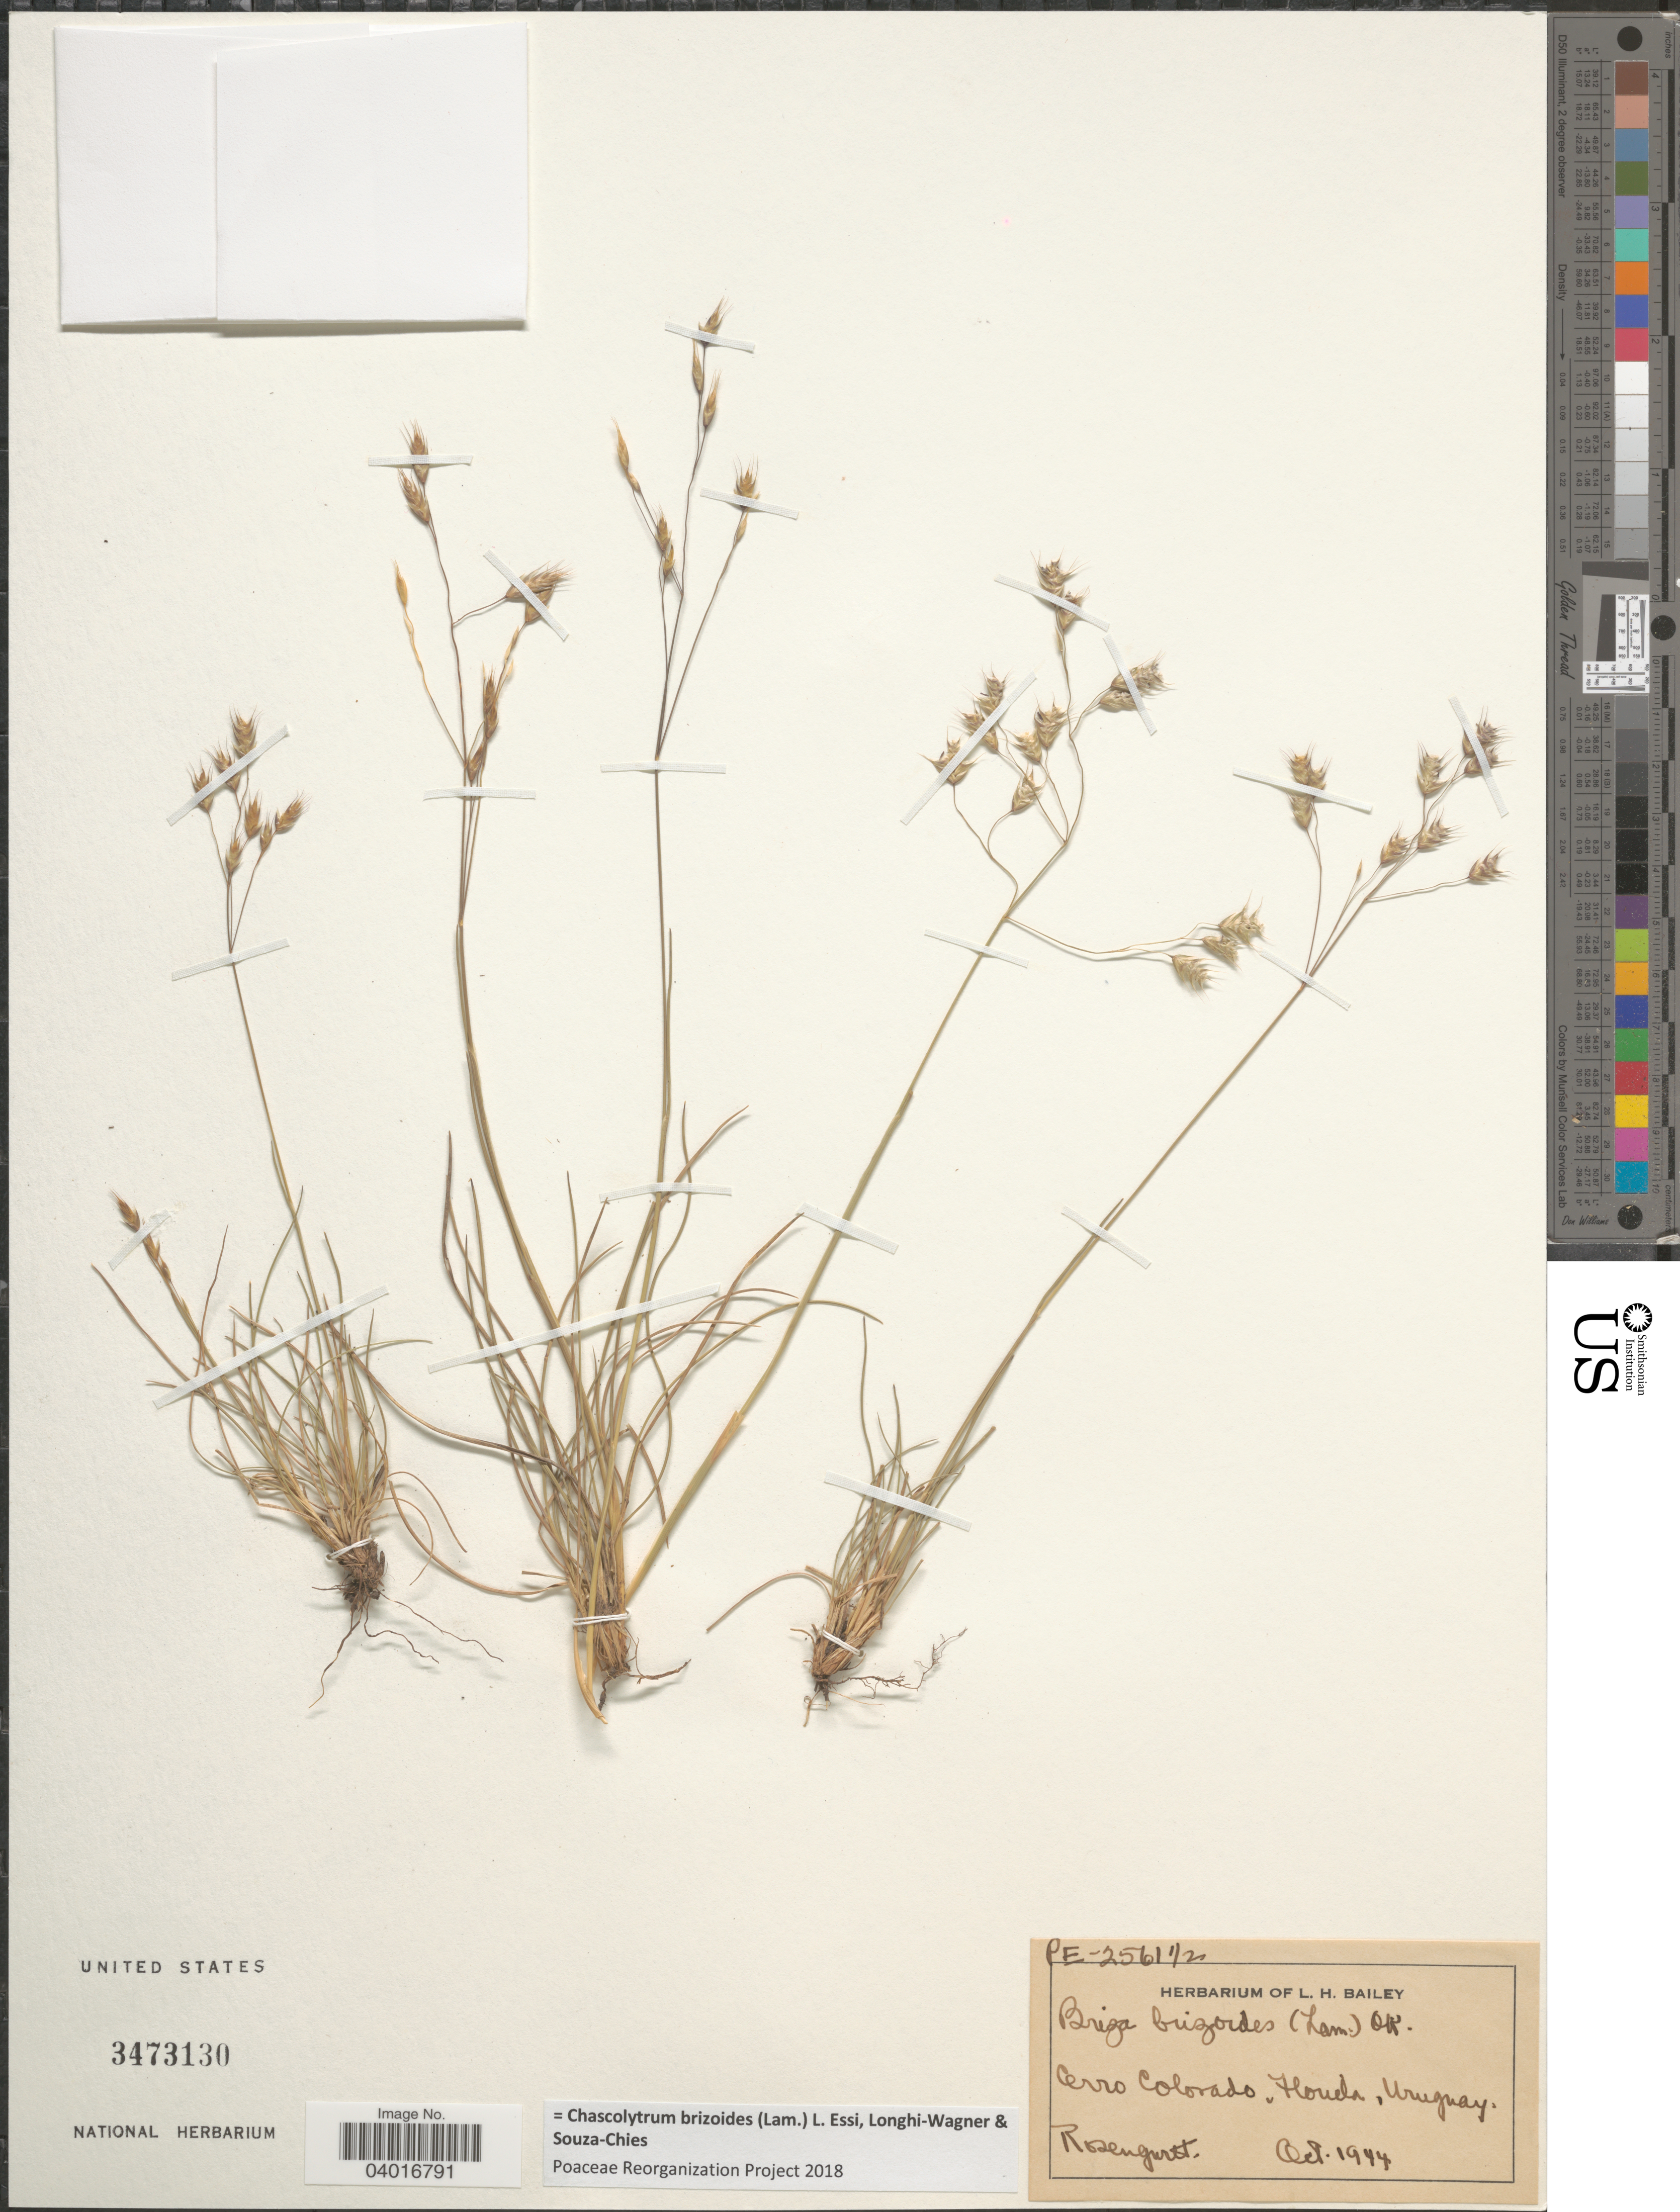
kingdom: Plantae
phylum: Tracheophyta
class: Liliopsida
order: Poales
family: Poaceae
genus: Chascolytrum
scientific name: Chascolytrum brizoides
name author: (Lam.) L. Essi et al.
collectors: Rosengurtt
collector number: PE-2561½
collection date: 1944-10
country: Uruguay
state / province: Florida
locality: Cerro Colorado.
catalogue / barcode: US 3473130